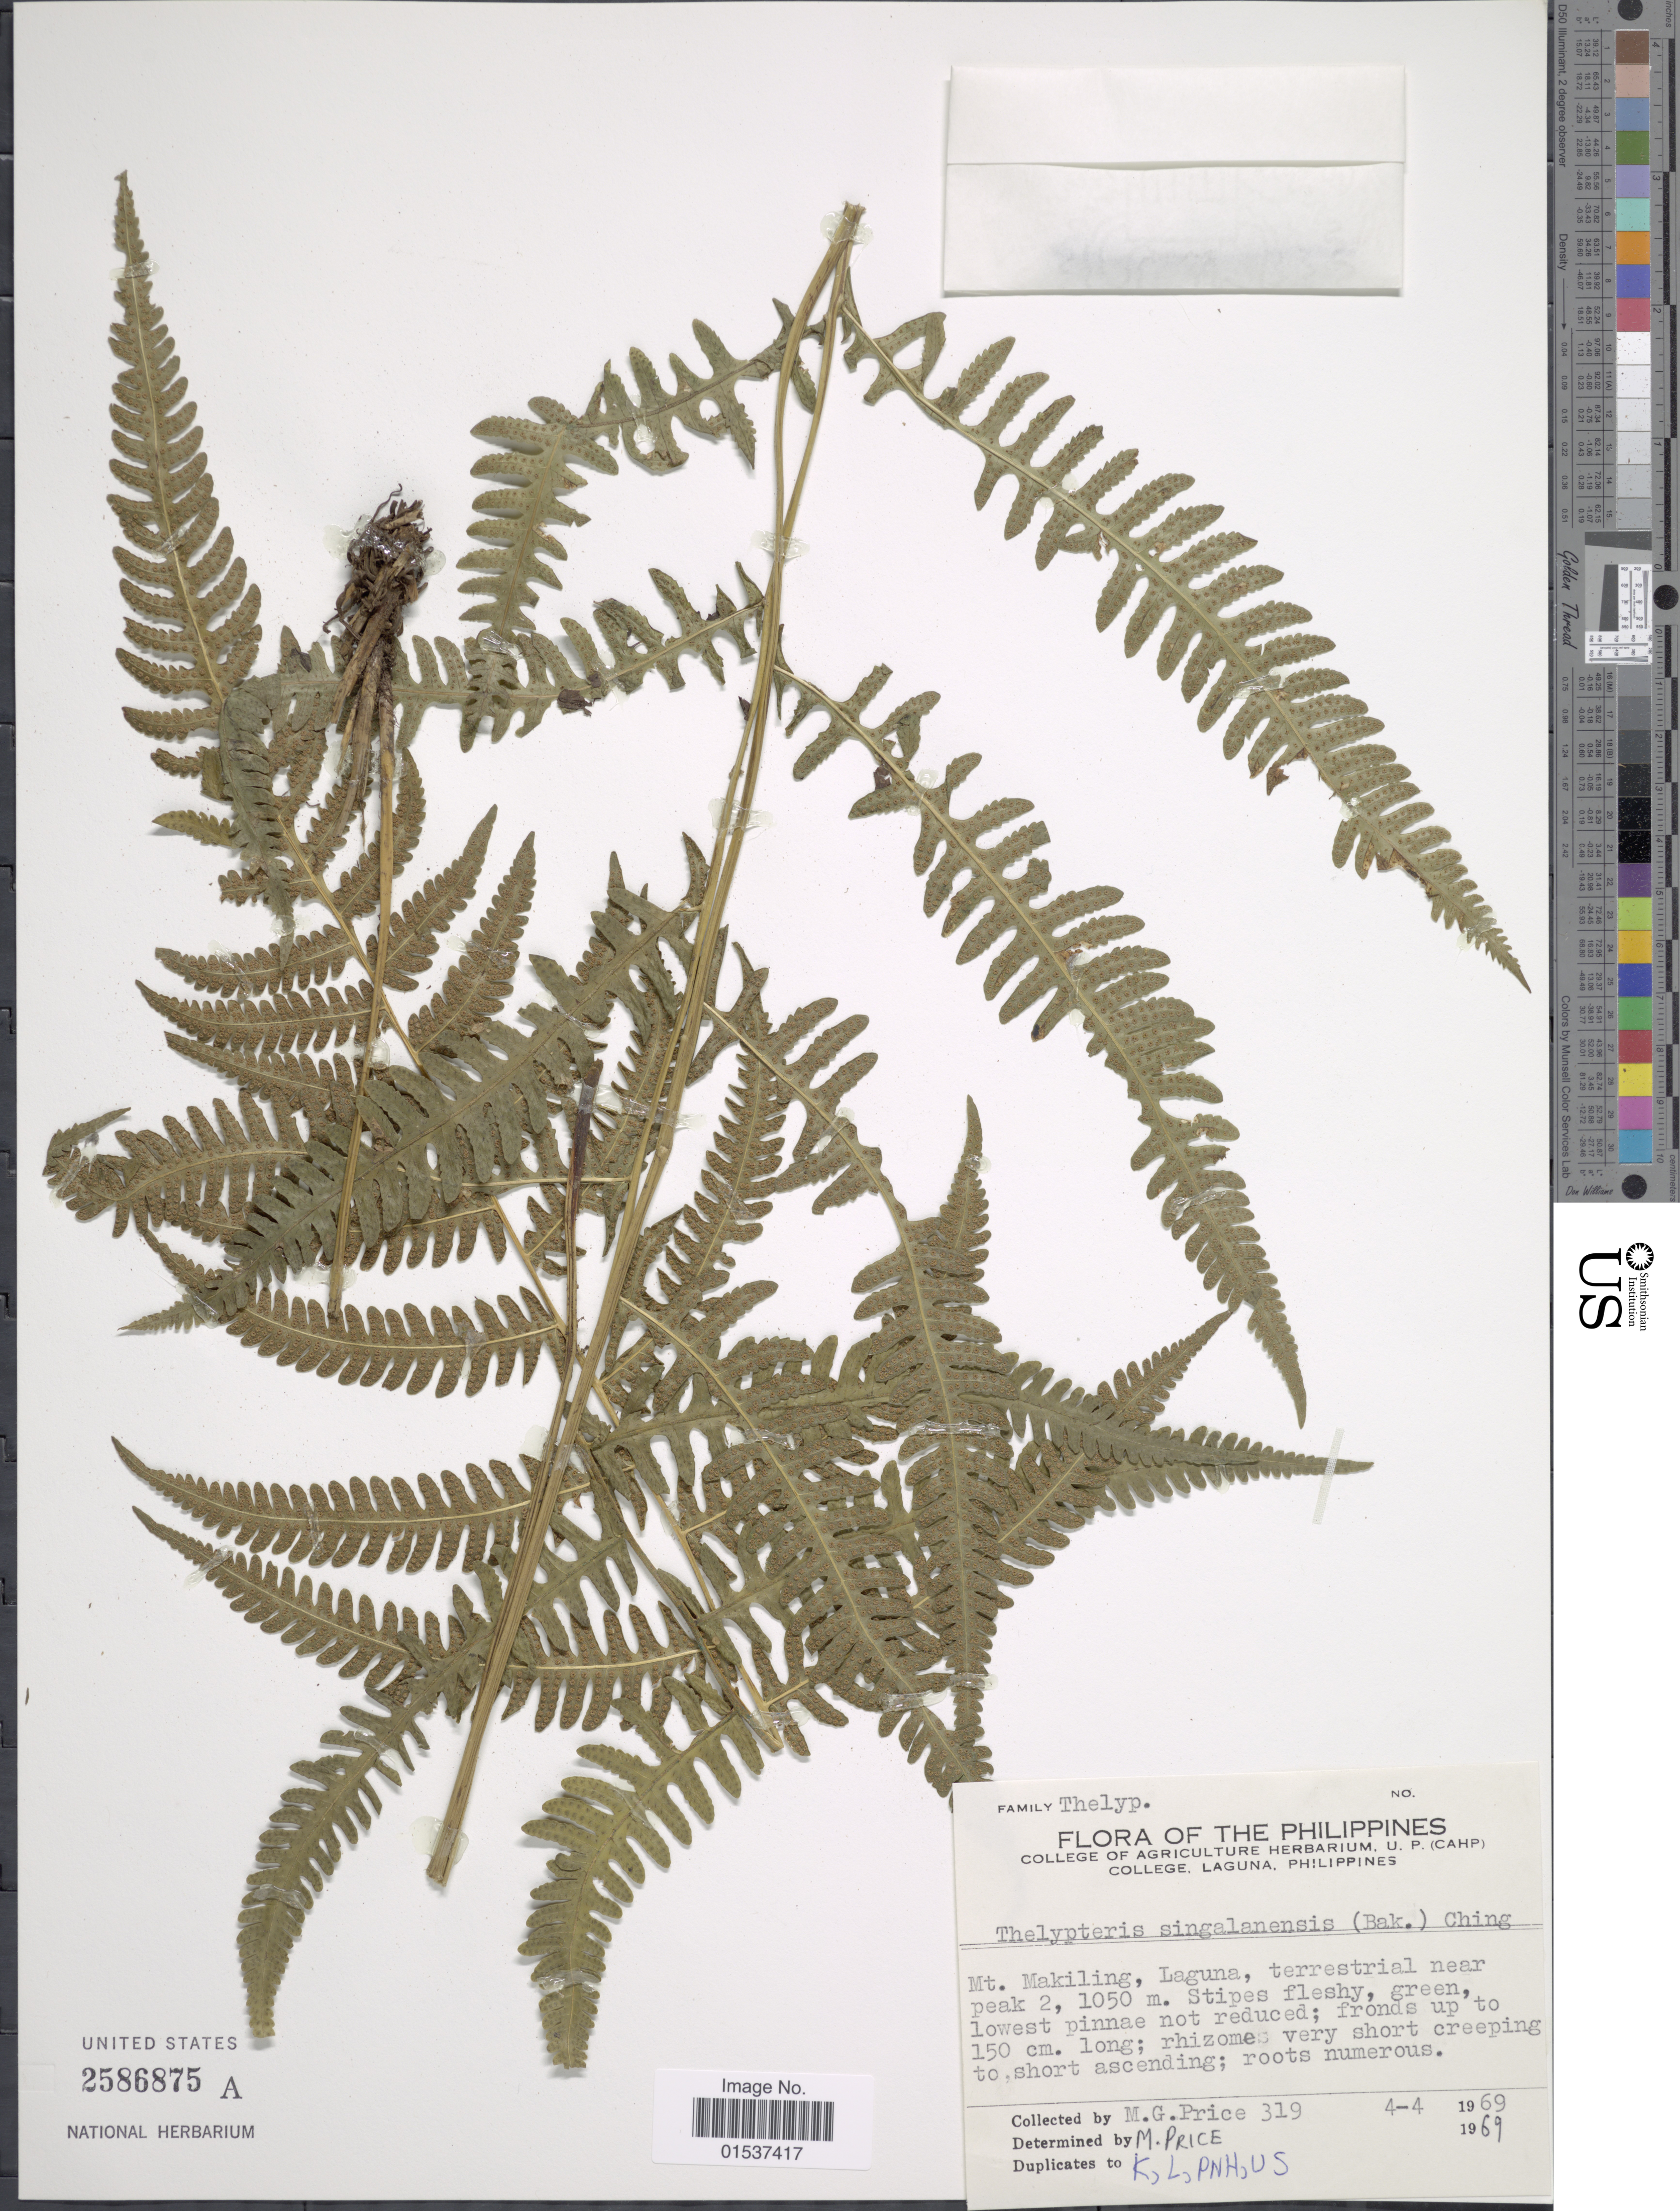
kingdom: Plantae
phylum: Tracheophyta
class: Polypodiopsida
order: Polypodiales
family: Thelypteridaceae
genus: Metathelypteris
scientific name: Metathelypteris singalanensis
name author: (Baker) Ching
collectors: M. G. Price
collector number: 319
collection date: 1969-04-04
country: Philippines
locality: Mt. Makiling, Laguna, terrestrial near peak 2.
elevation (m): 1050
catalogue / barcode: US 2586875A